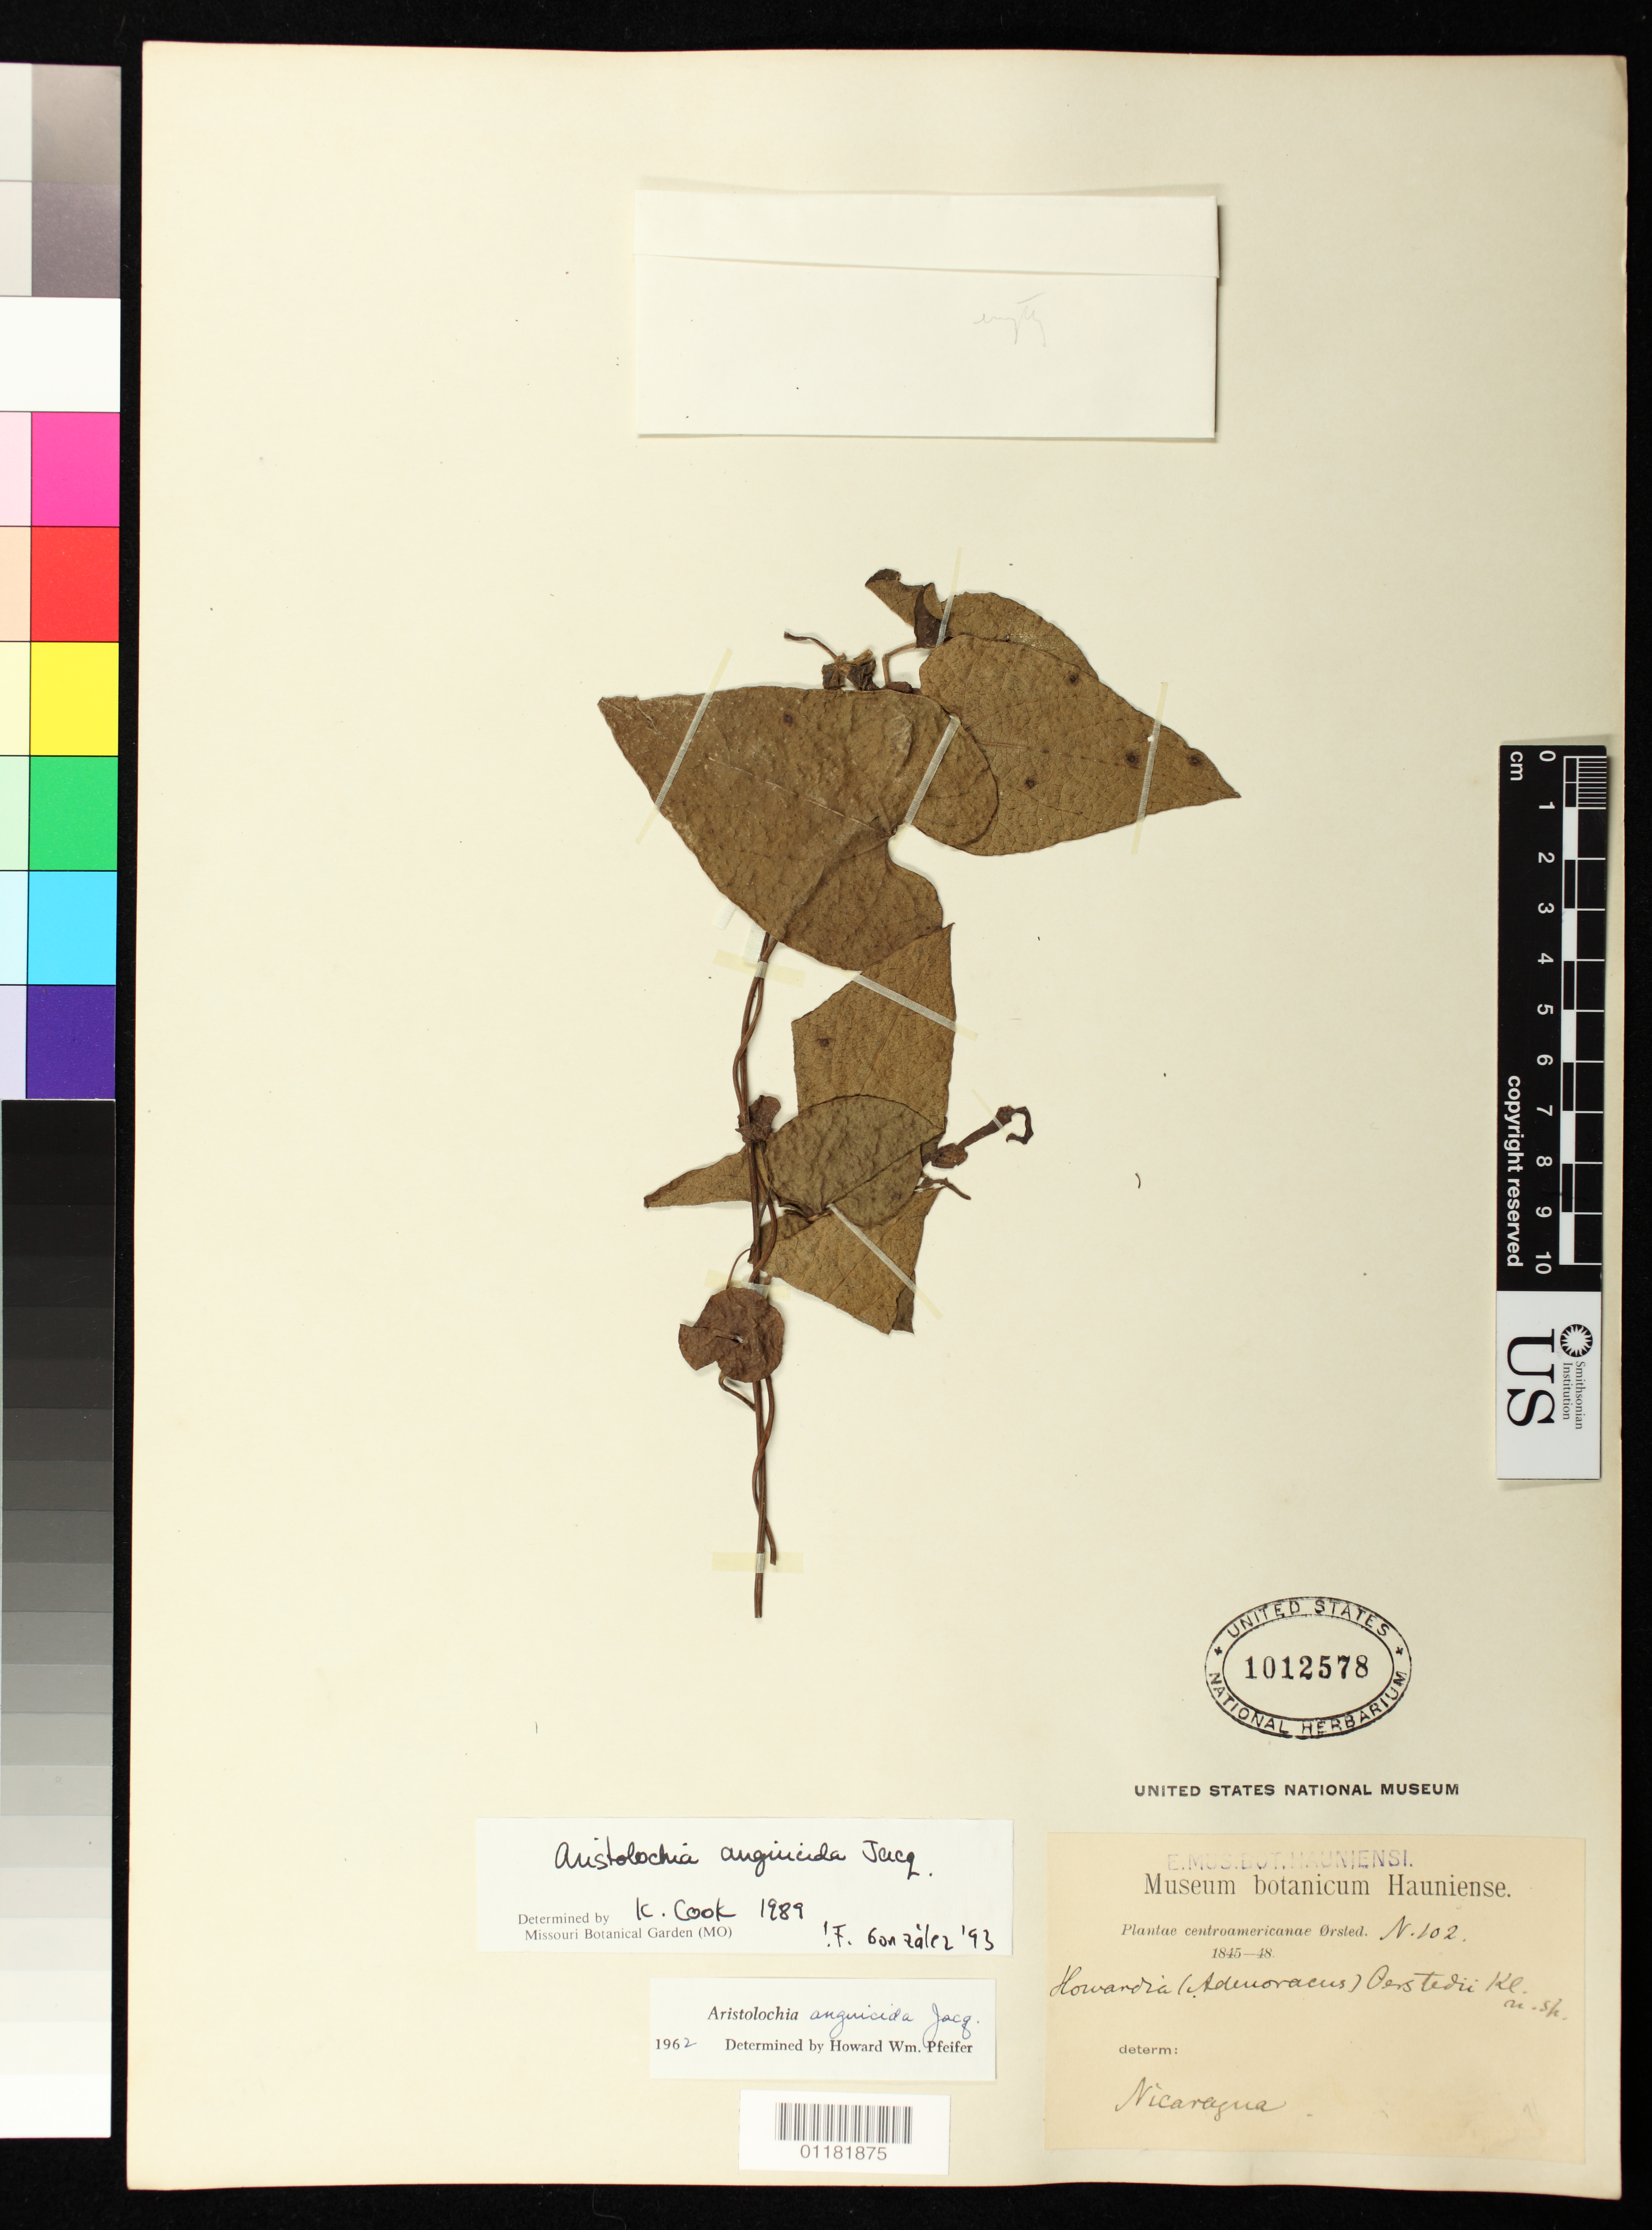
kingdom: Plantae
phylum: Tracheophyta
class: Magnoliopsida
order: Piperales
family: Aristolochiaceae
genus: Aristolochia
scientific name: Aristolochia anguicida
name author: Jacq.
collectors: ex Mus. Bot. Hauniense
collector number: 102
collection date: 1845/1848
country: Nicaragua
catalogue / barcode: US 1012575